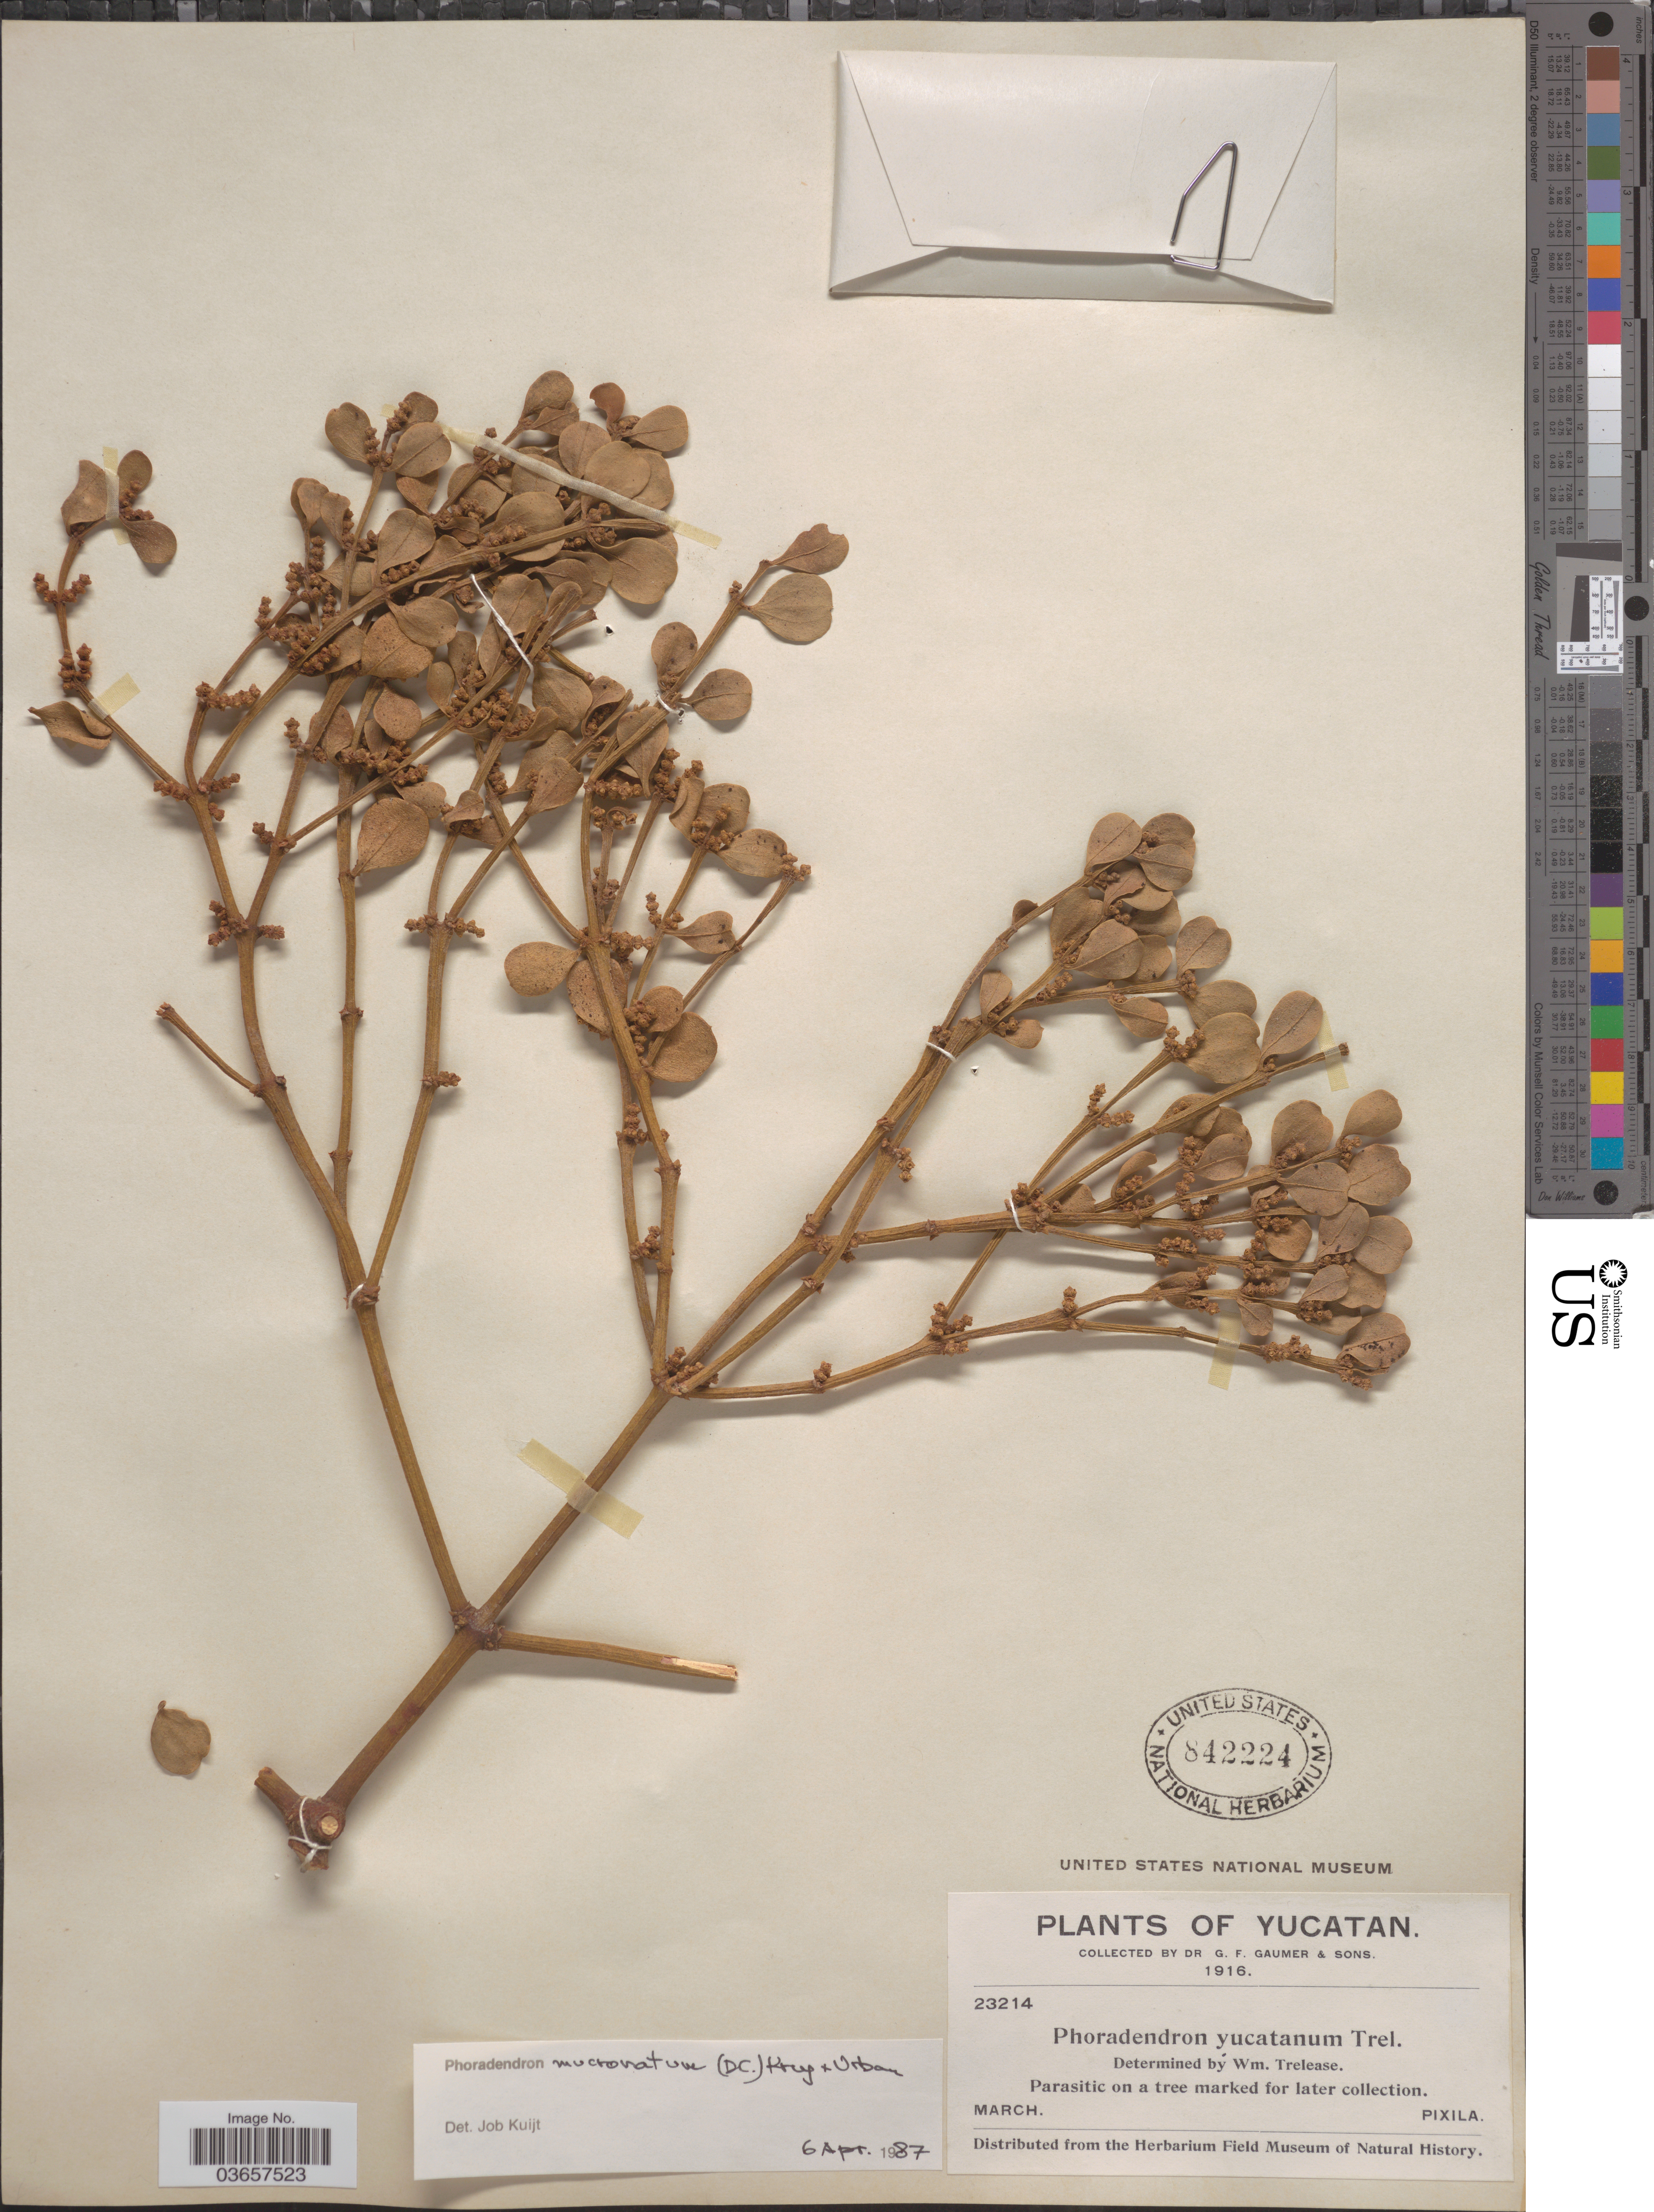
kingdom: Plantae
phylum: Tracheophyta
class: Magnoliopsida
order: Santalales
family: Viscaceae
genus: Phoradendron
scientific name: Phoradendron mucronatum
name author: (DC.) Krug & Urb.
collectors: G. F. Gaumer & Sons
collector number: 23214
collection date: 1916-03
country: Mexico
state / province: Yucatán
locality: Pixila.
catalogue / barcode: US 842224